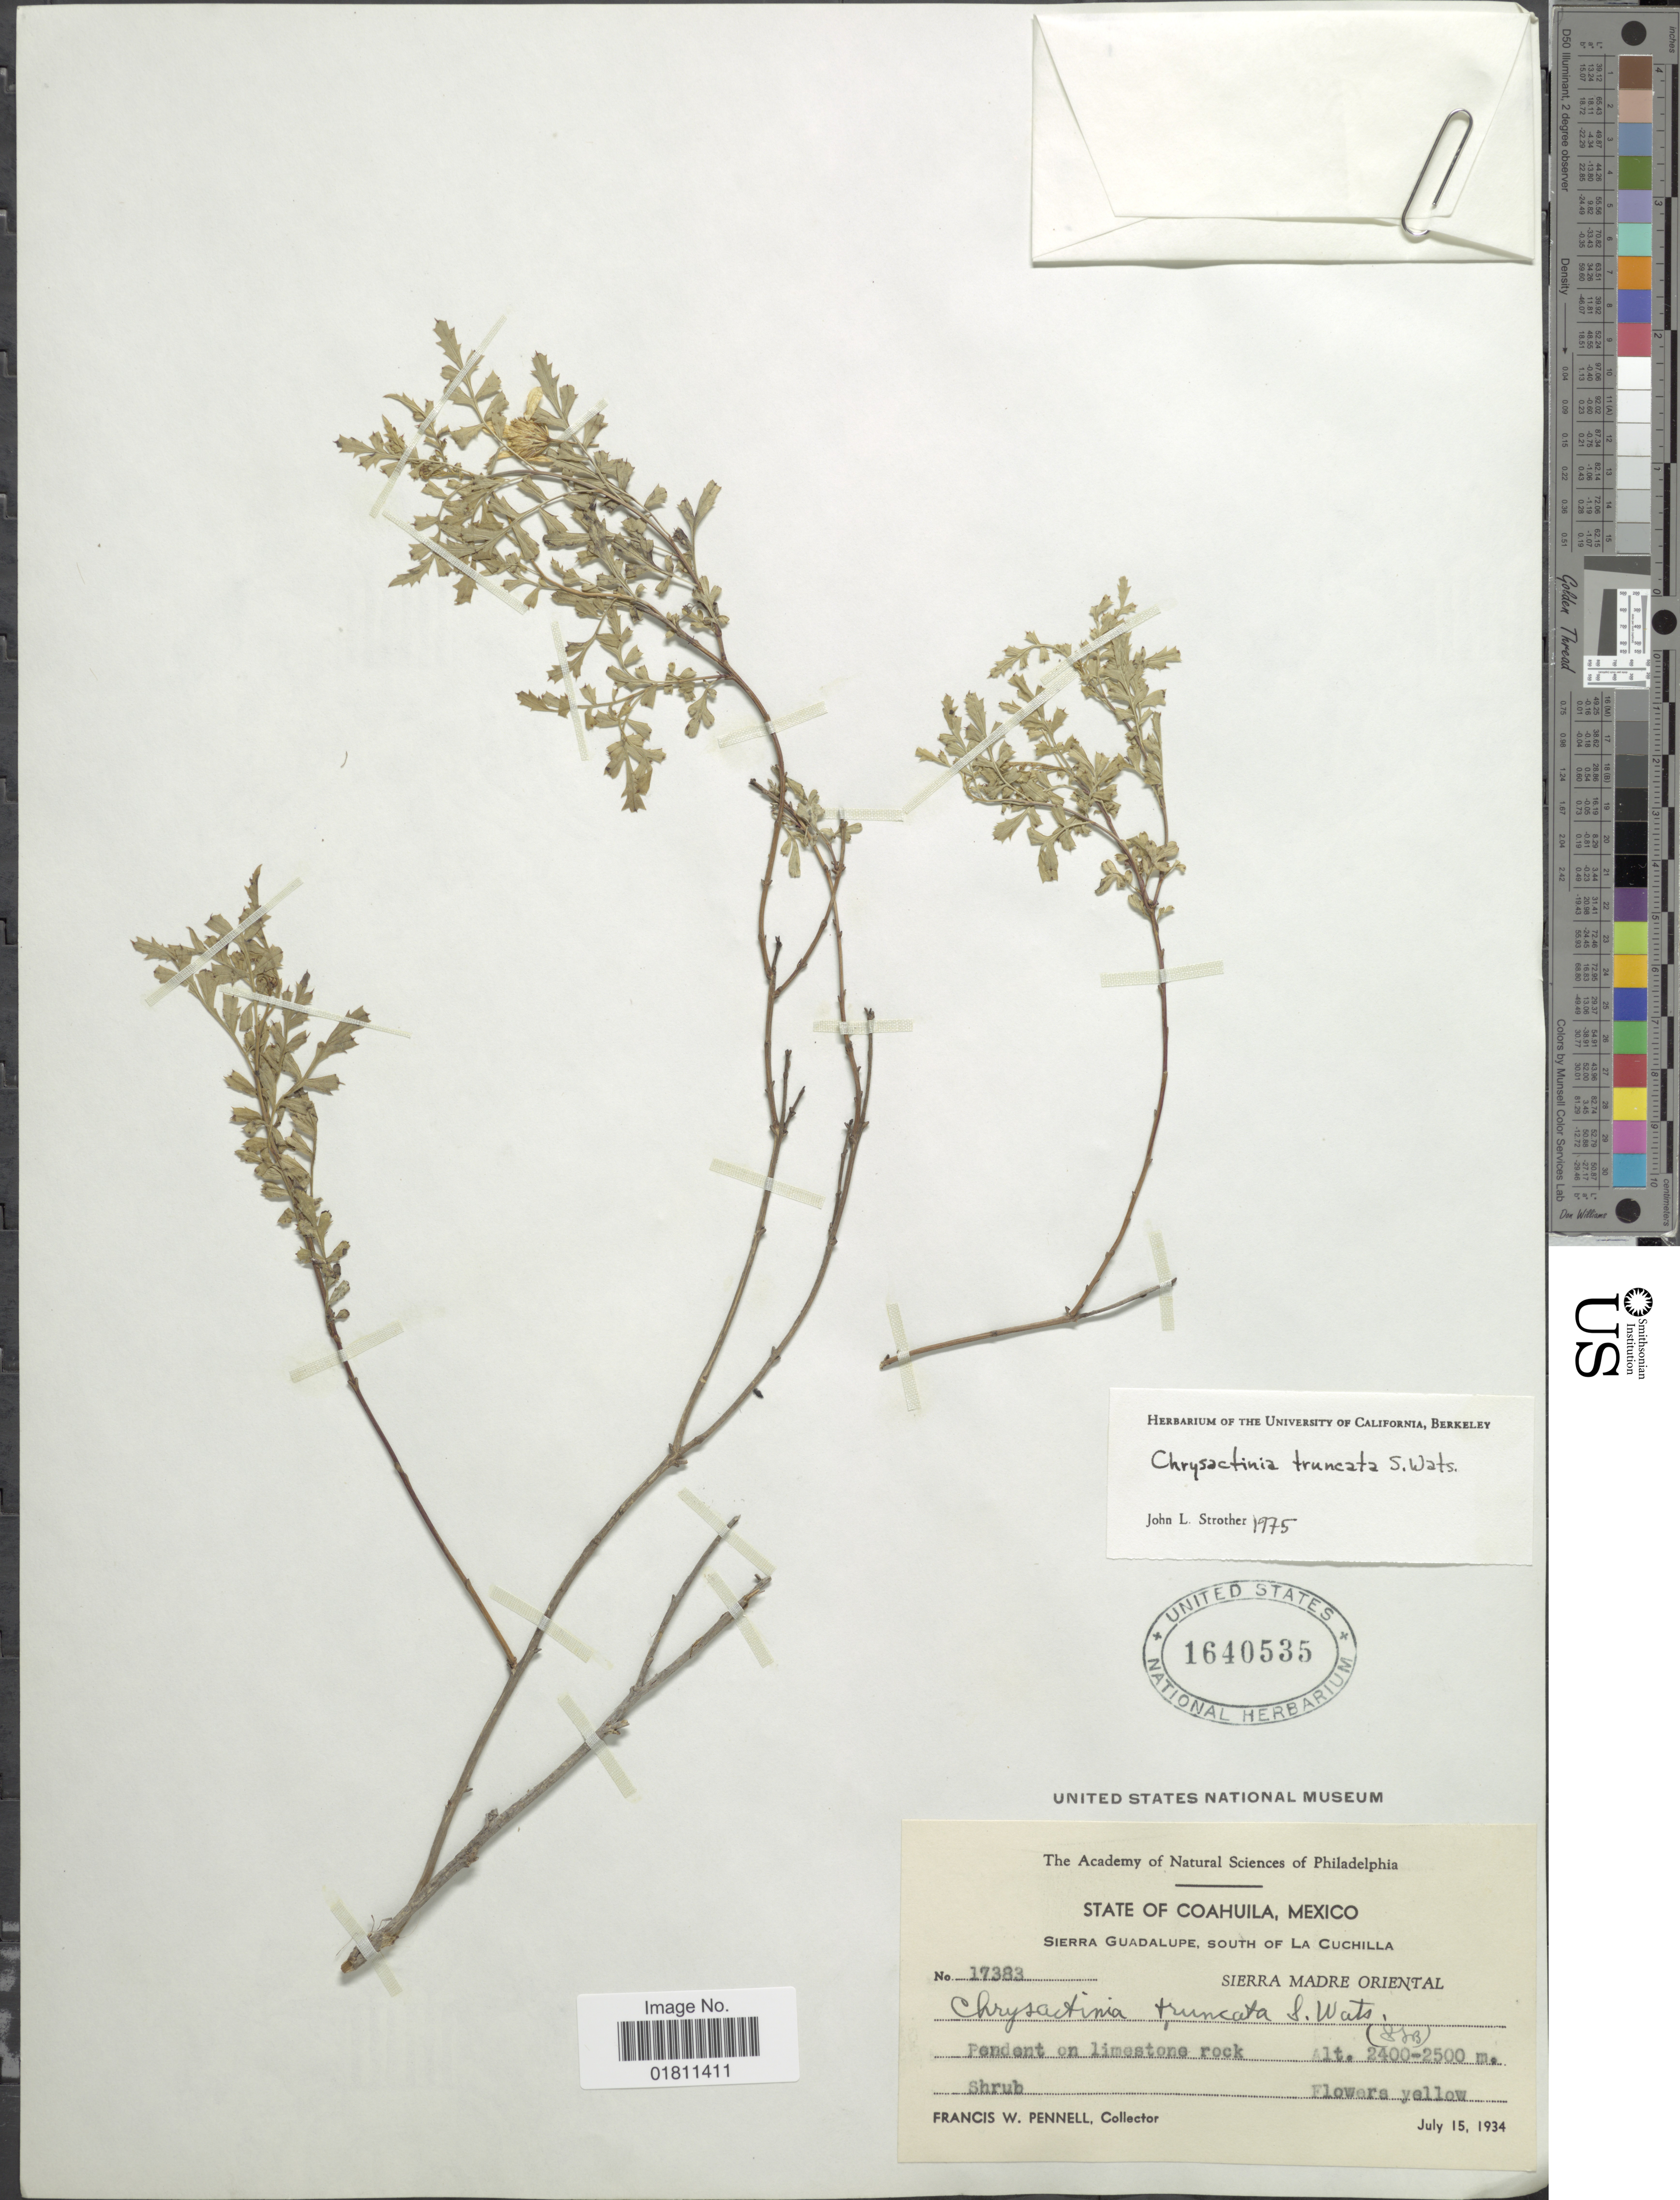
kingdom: Plantae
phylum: Tracheophyta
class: Magnoliopsida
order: Asterales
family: Asteraceae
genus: Chrysactinia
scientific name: Chrysactinia truncata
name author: S. Watson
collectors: F. W. Pennell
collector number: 17383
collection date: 1934-07-15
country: Mexico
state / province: Coahuila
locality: Coahuila, Mexico.Sierra Guadalupe, south of La Cuchilla, Sierra Madre Oriental.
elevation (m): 2400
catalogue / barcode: US 1640535